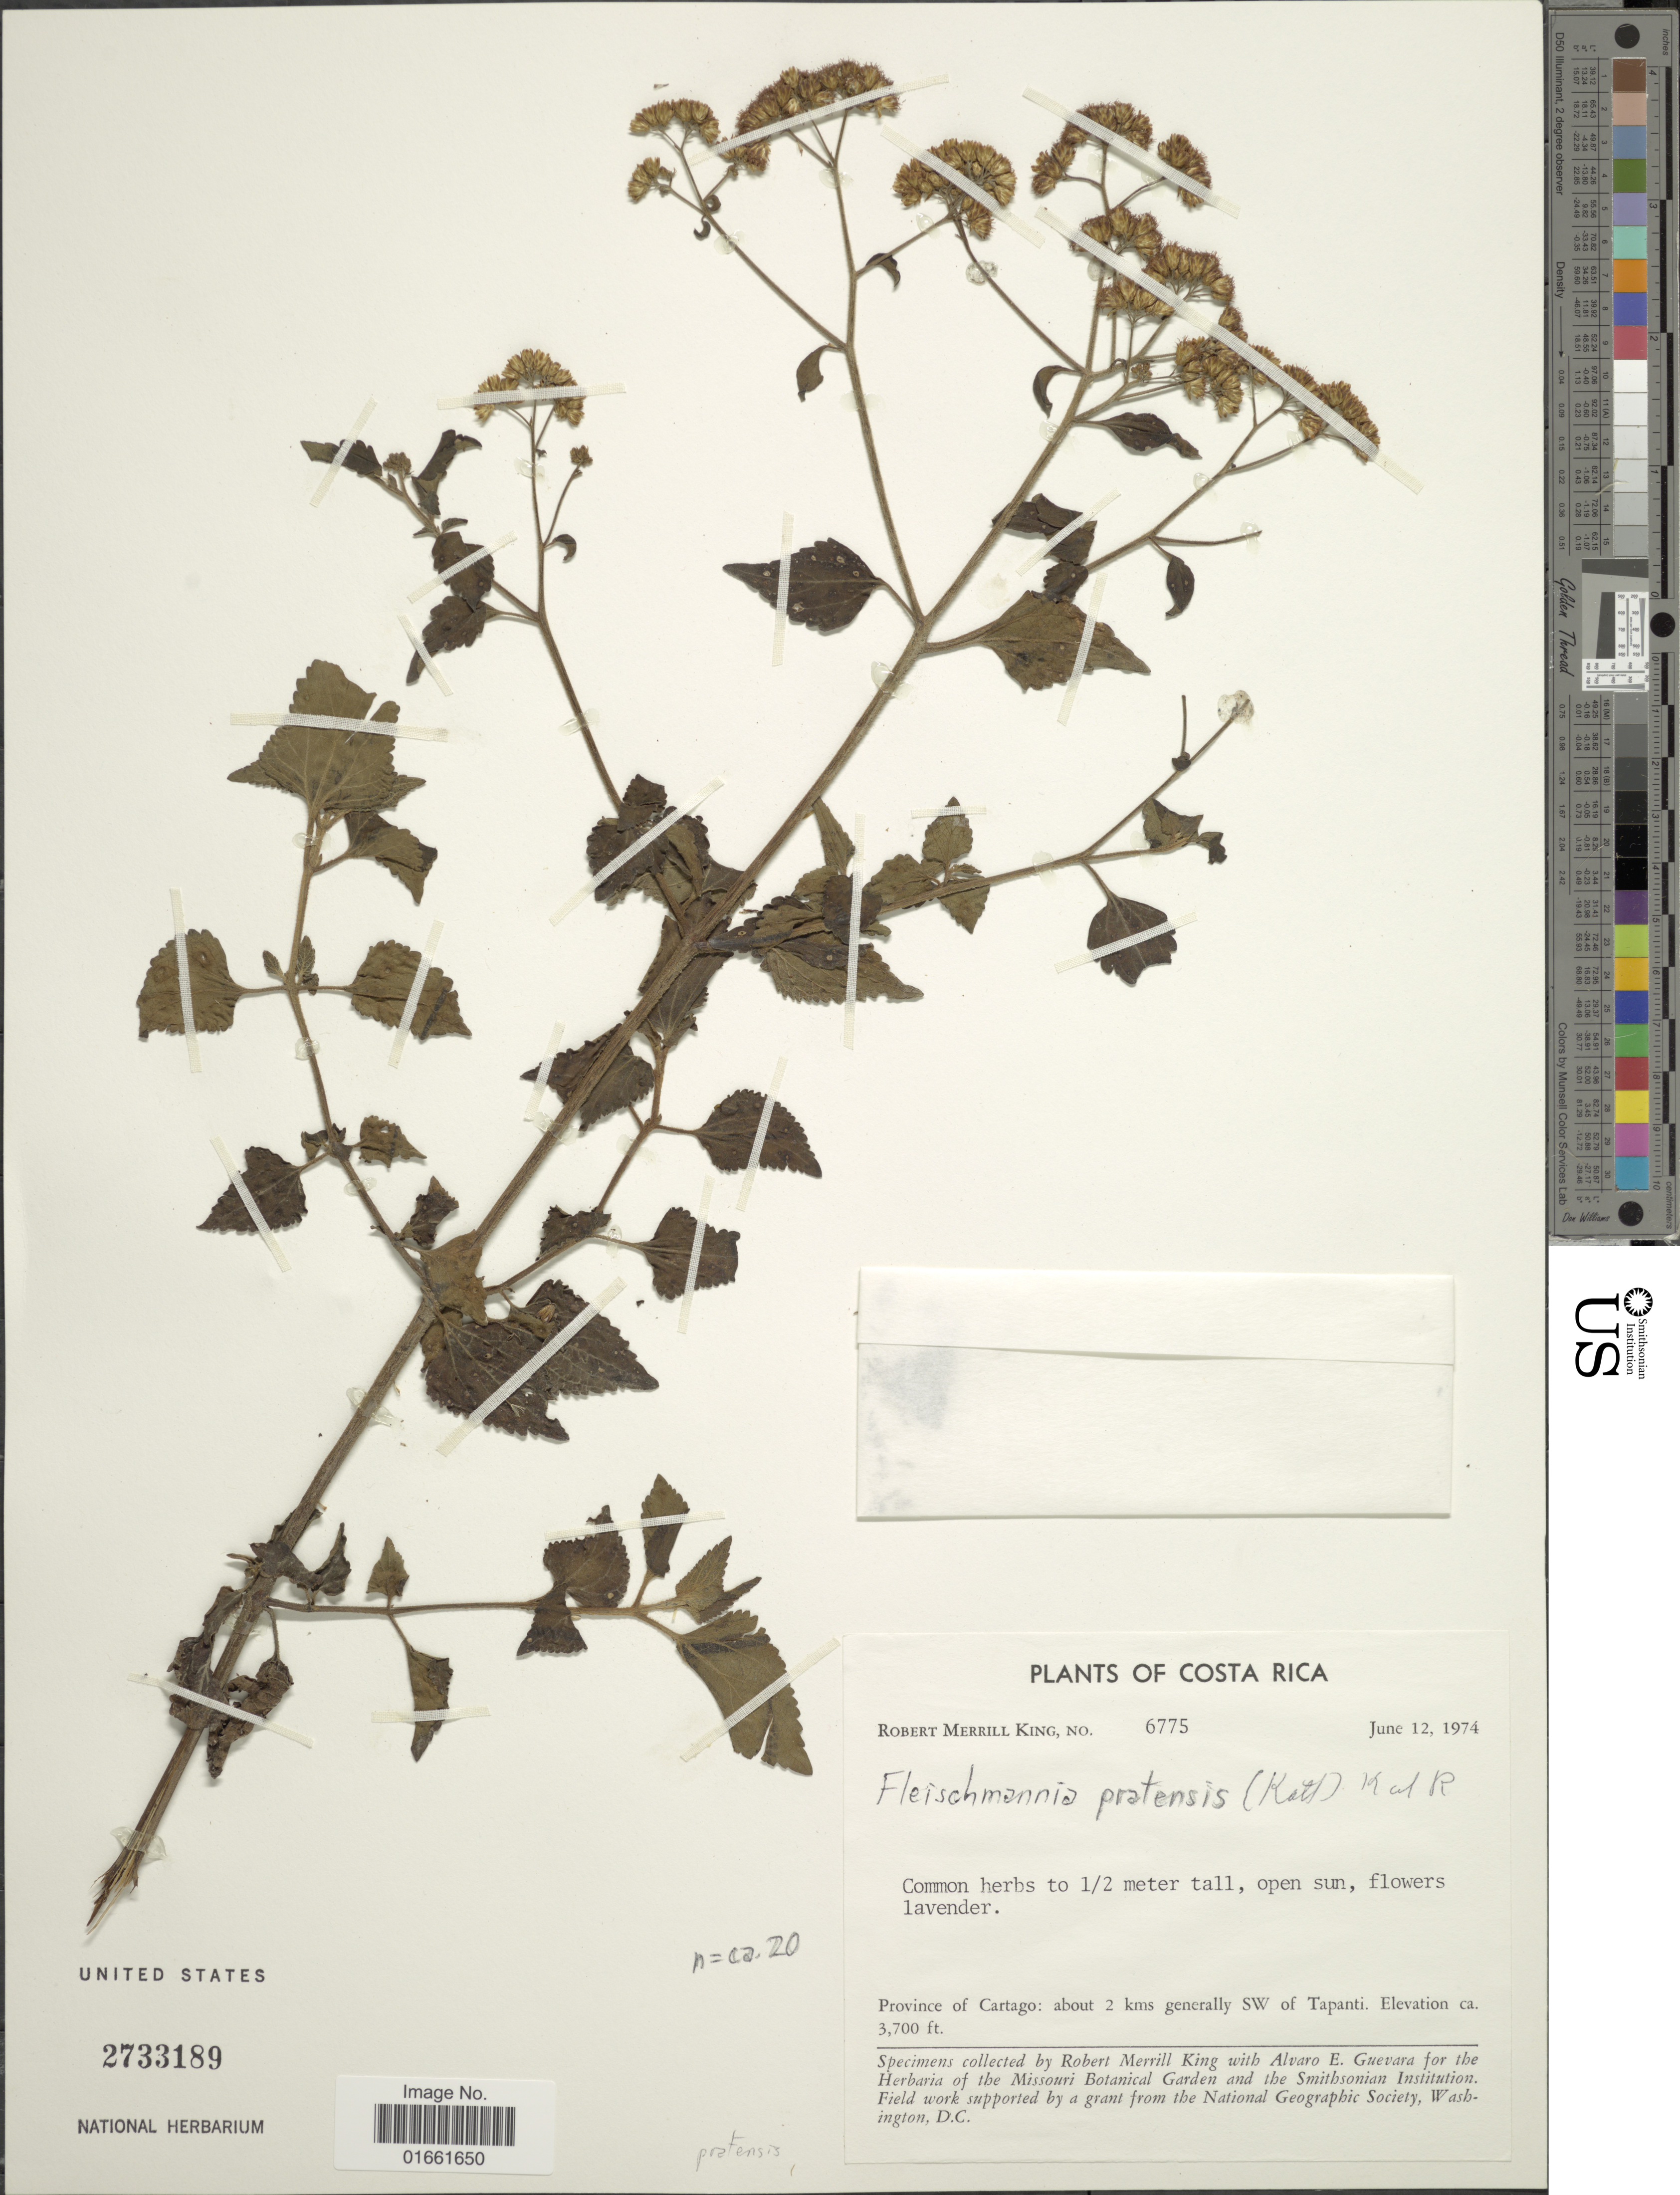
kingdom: Plantae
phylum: Tracheophyta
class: Magnoliopsida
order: Asterales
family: Asteraceae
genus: Fleischmannia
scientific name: Fleischmannia pratensis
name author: (Klatt) R.M. King & H. Rob.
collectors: R. M. King & A. E. Guevara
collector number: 6775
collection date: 1974-06-12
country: Costa Rica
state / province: Cartago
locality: Province of Cartago, about 2 kms generally SW of Tapani.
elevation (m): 1128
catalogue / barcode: US 2733189